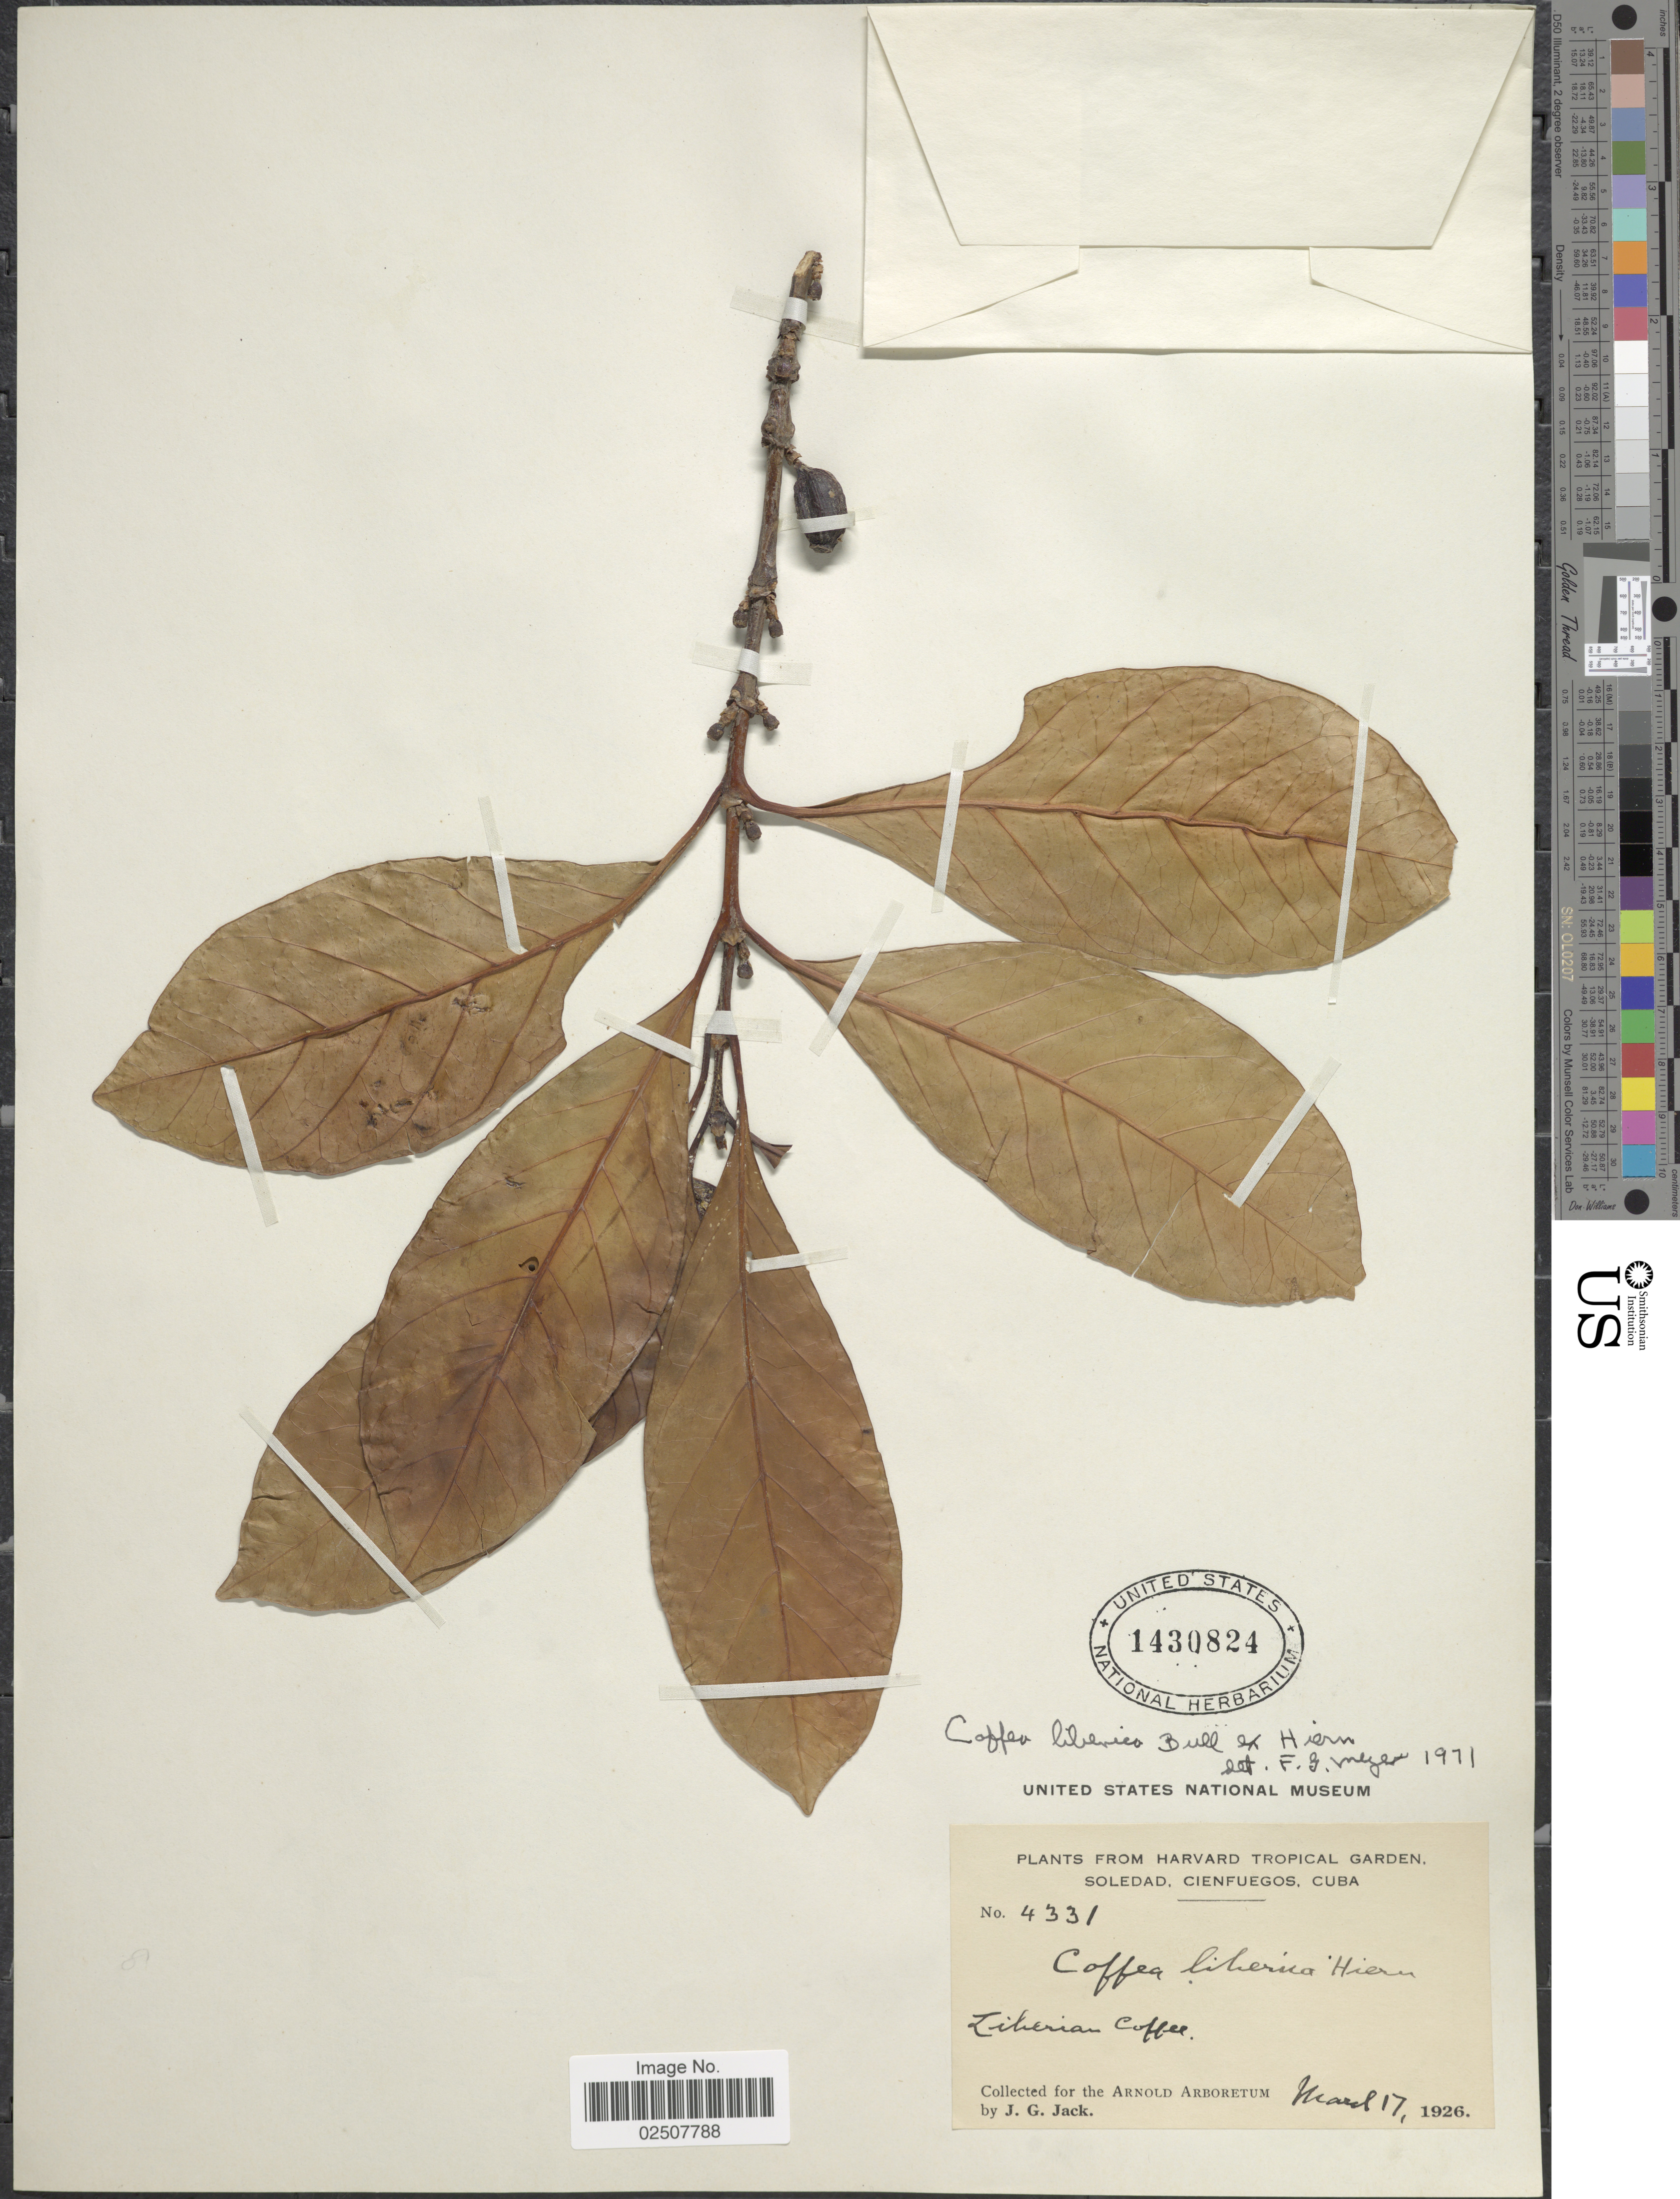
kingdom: Plantae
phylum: Tracheophyta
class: Magnoliopsida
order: Gentianales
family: Rubiaceae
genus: Coffea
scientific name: Coffea arabica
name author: L.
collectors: J. G. Jack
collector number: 4331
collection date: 1926-03-17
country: Cuba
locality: Harvard Tropical Garden, Soledad, Cienfuegos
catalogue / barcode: US 1430824